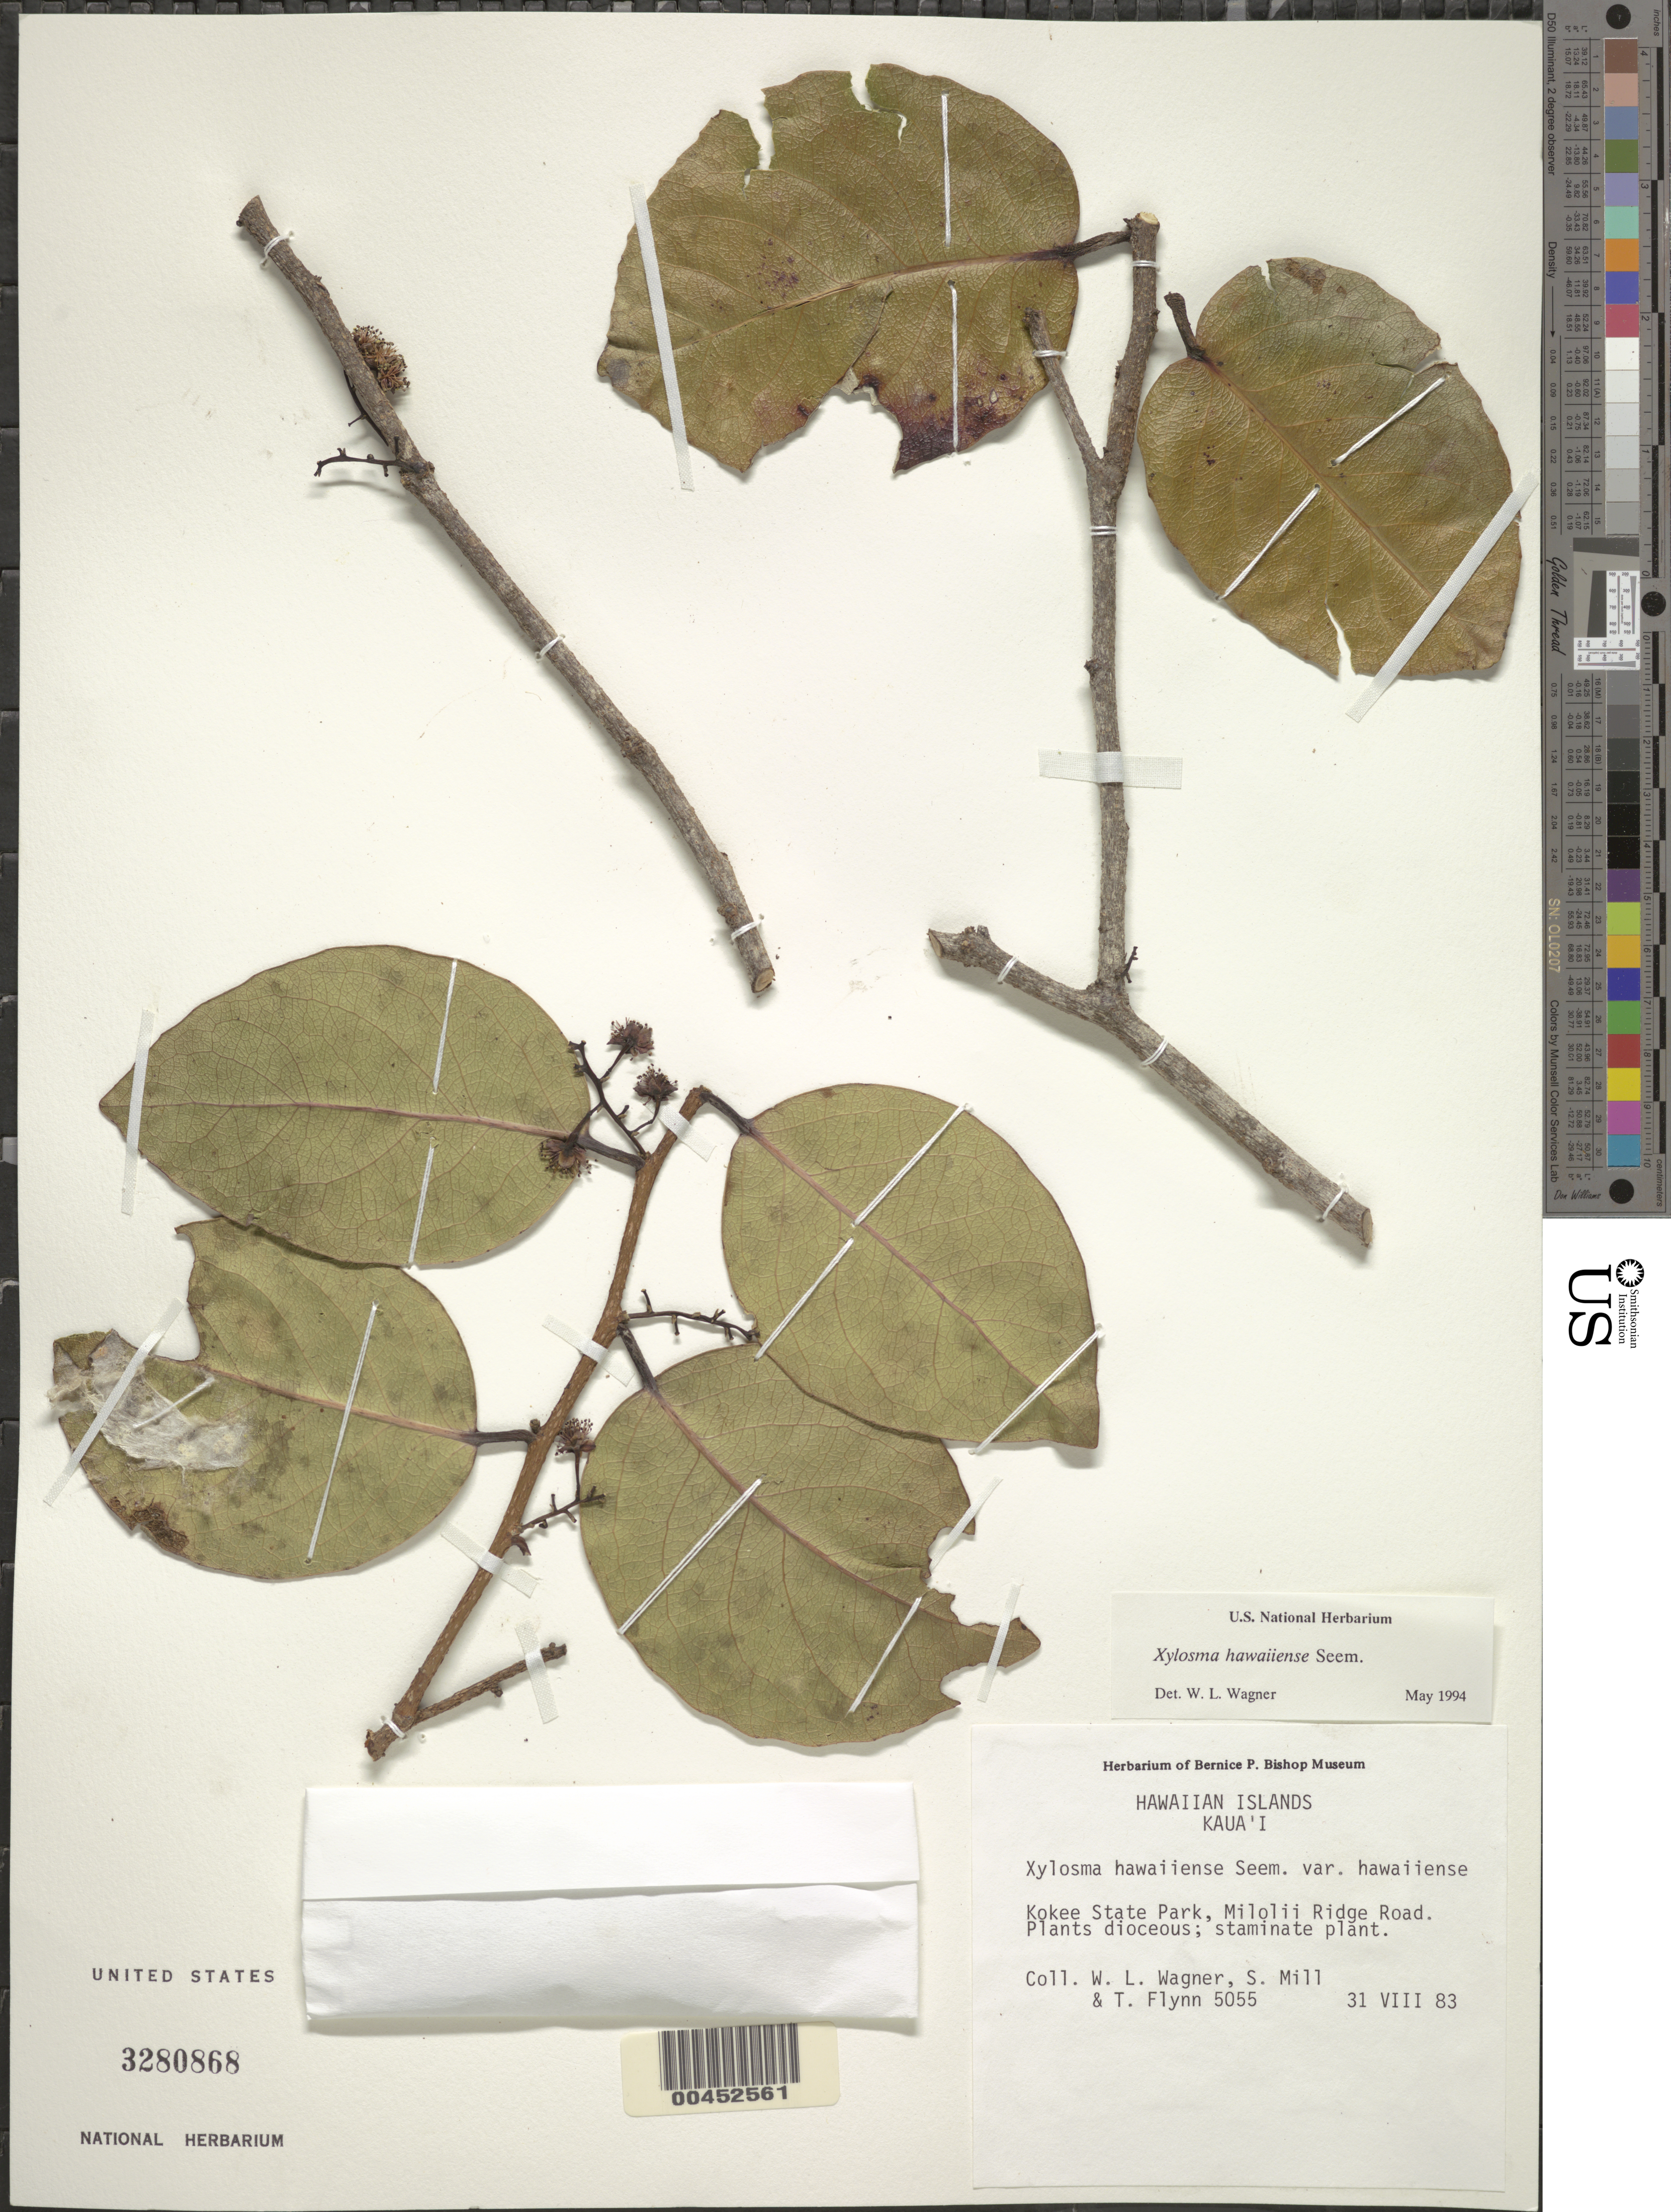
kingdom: Plantae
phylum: Tracheophyta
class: Magnoliopsida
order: Malpighiales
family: Salicaceae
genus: Xylosma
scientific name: Xylosma hawaiensis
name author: Seem.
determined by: Wagner, W. L., (BOT), Smithsonian Institution - National Museum of Natural History (UNITED STATES)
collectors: W. L. Wagner, S. W. Miller & T. W. Flynn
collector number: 5055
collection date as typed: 31 Aug 1983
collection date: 1983-08-31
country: United States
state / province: Hawaii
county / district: Kauai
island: Kaua'i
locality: Kokee State Park, Milolii Ridge Road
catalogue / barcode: US 3280868